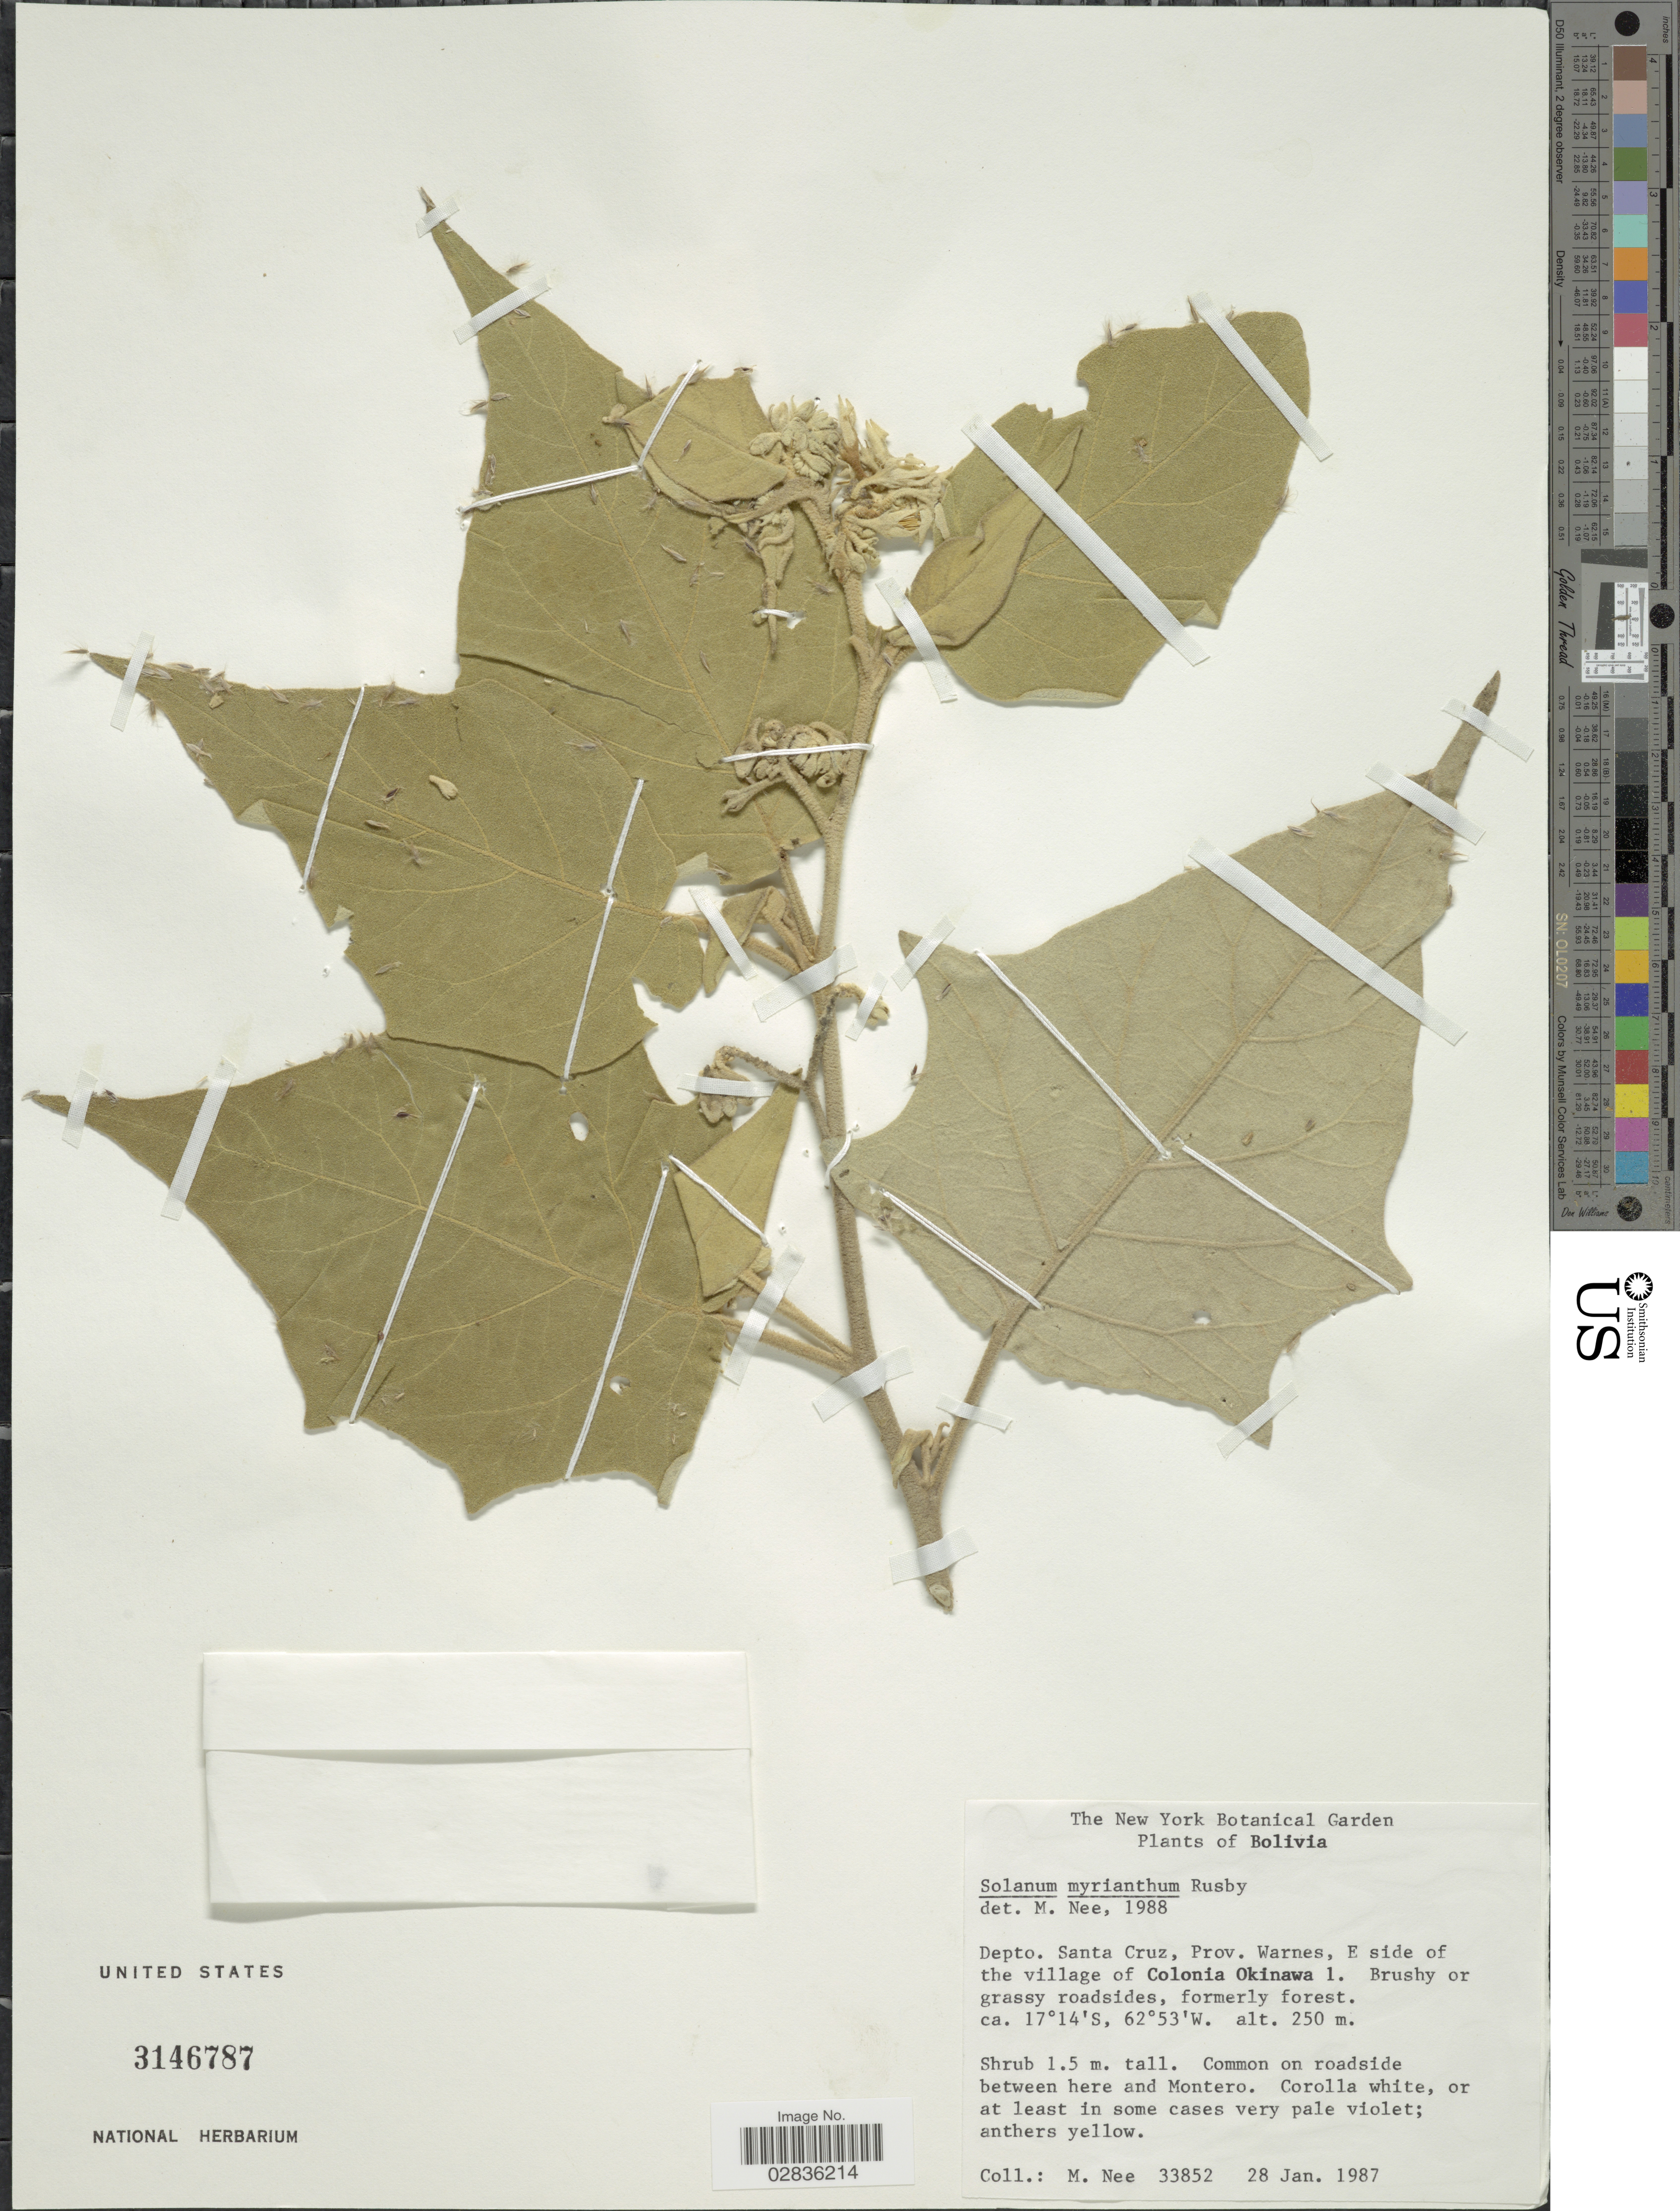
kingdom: Plantae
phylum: Tracheophyta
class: Magnoliopsida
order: Solanales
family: Solanaceae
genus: Solanum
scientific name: Solanum myrianthum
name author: Britton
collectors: M. Nee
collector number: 33852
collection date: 1987-06-28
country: Bolivia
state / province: Santa Cruz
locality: Prov. Warnes, E side of the village of Colonia Okinawa 1. Common on roadside between here and Montero.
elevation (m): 250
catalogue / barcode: US 3146787